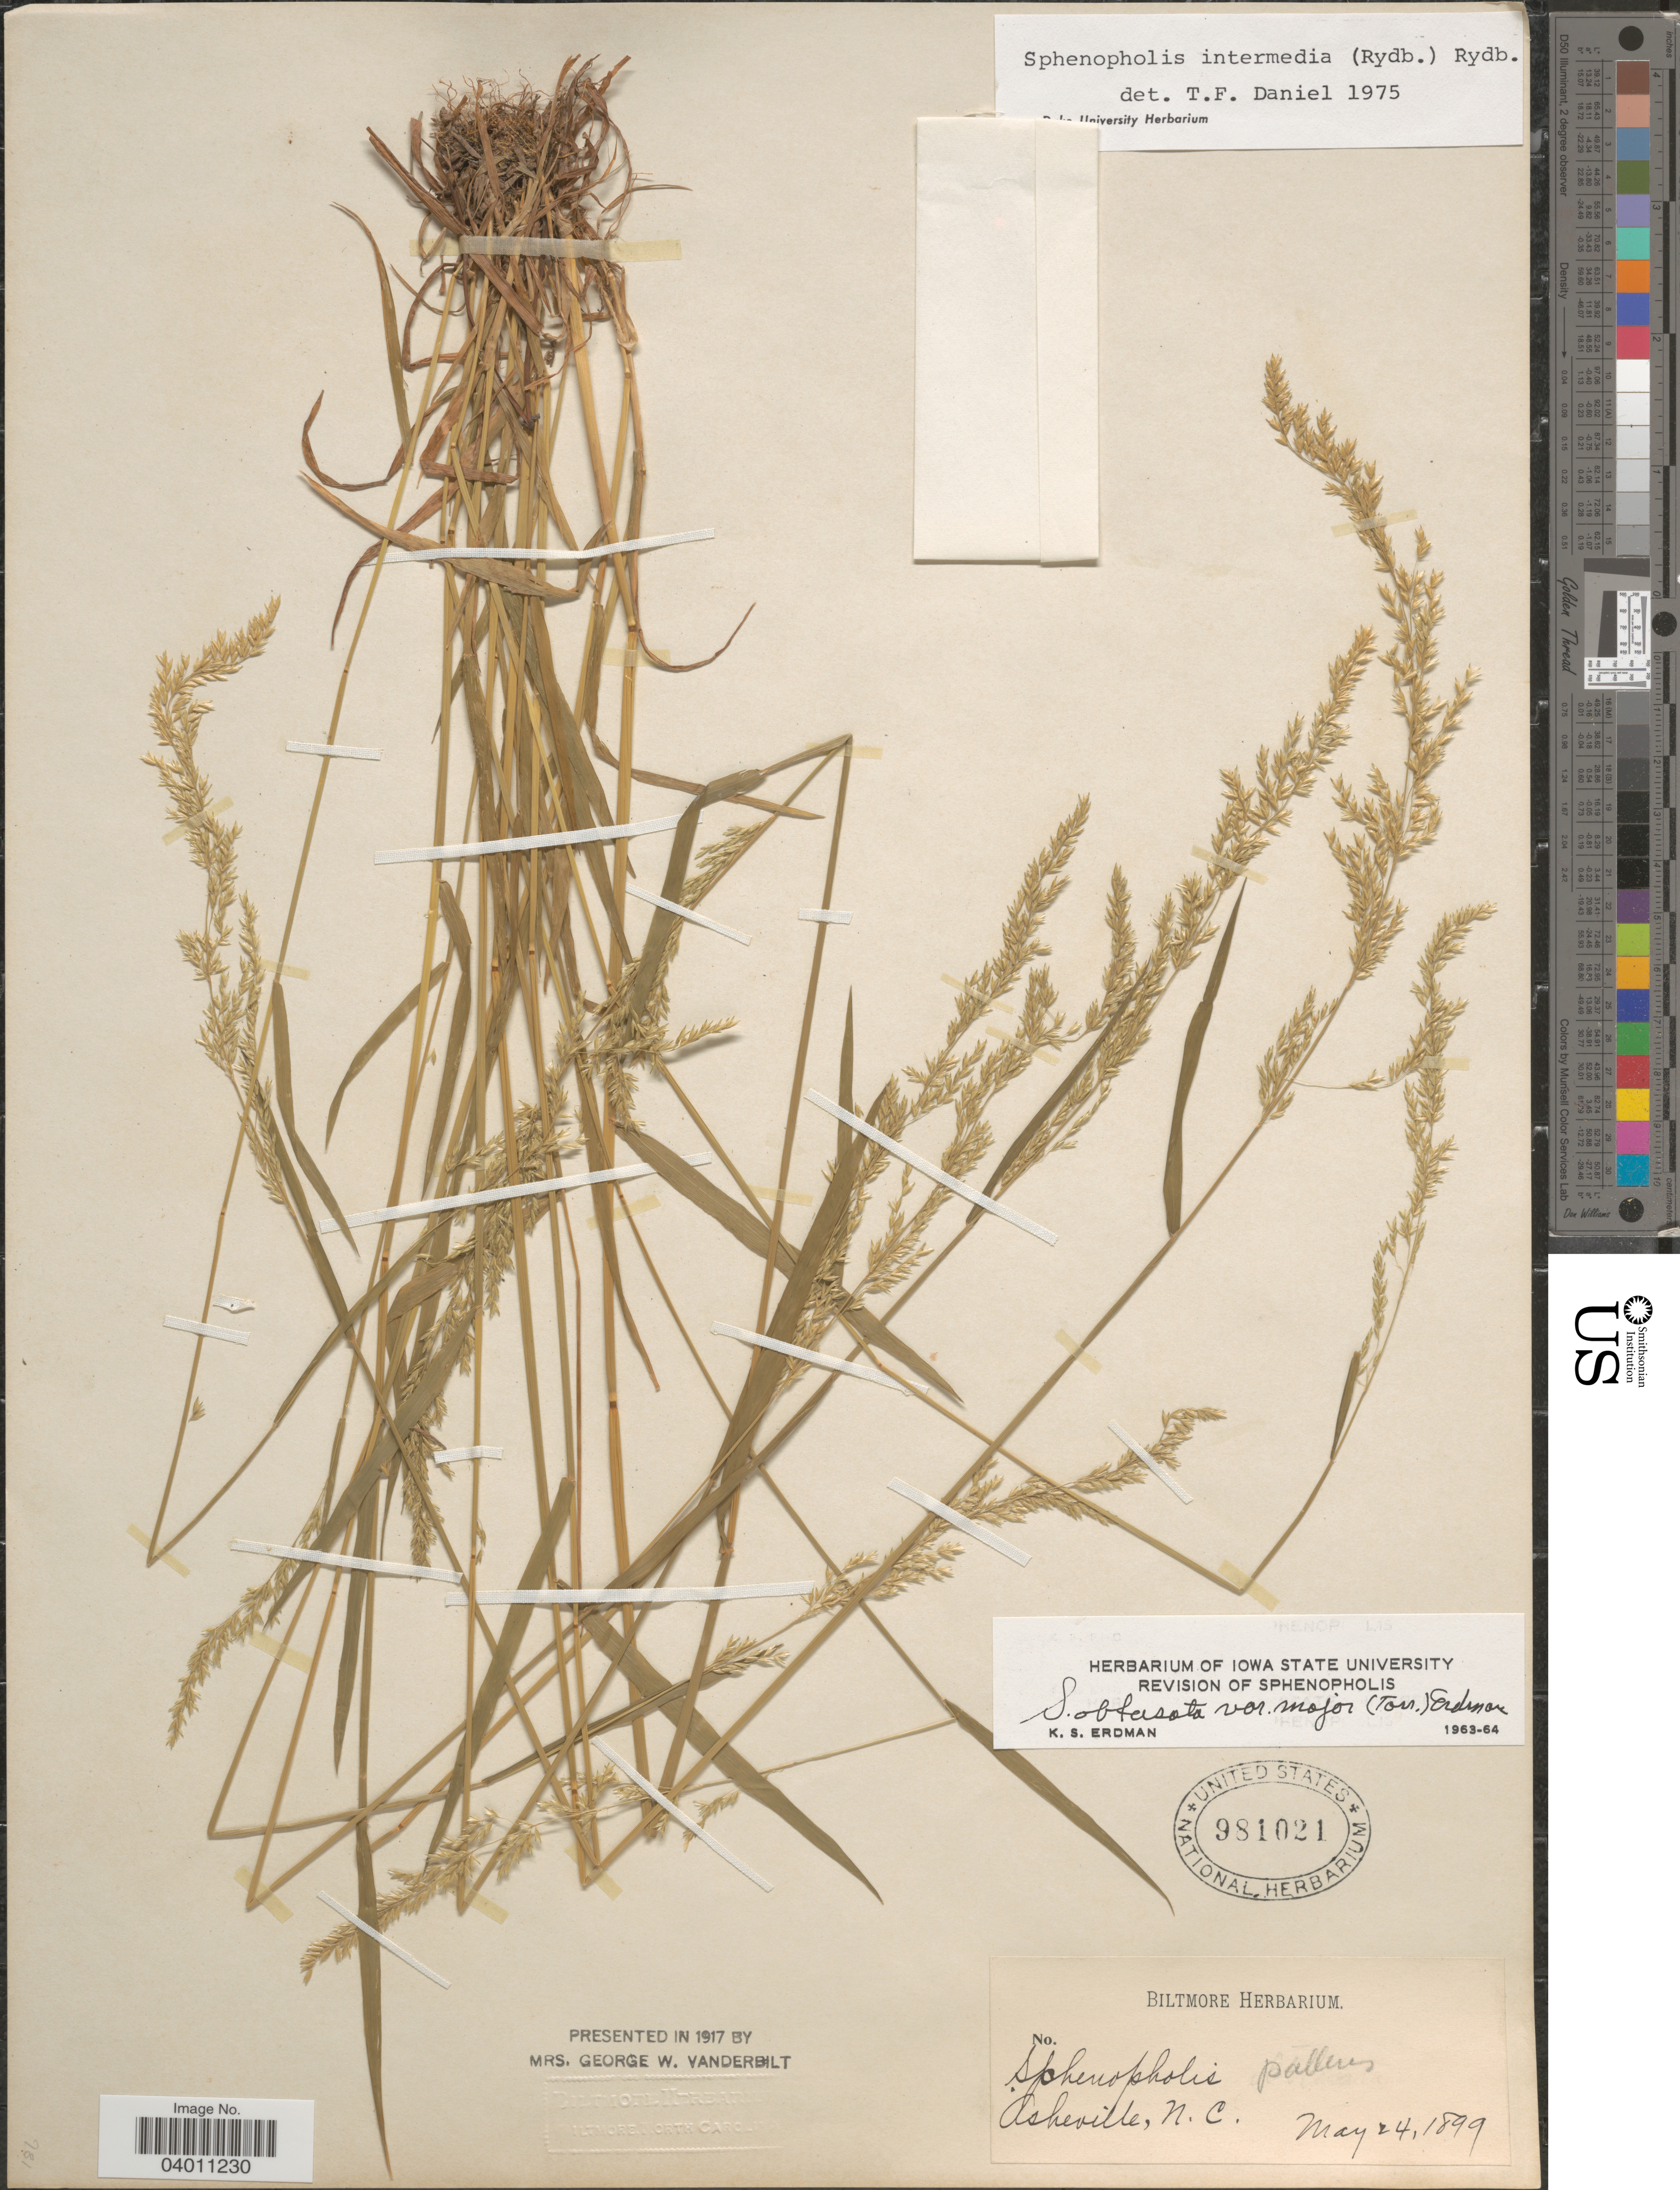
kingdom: Plantae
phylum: Tracheophyta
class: Liliopsida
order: Poales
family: Poaceae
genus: Sphenopholis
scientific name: Sphenopholis intermedia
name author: (Rydb.) Rydb.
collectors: ex herb. Biltmore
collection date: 1899-05-24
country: United States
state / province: North Carolina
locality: Asheville.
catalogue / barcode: US 981021